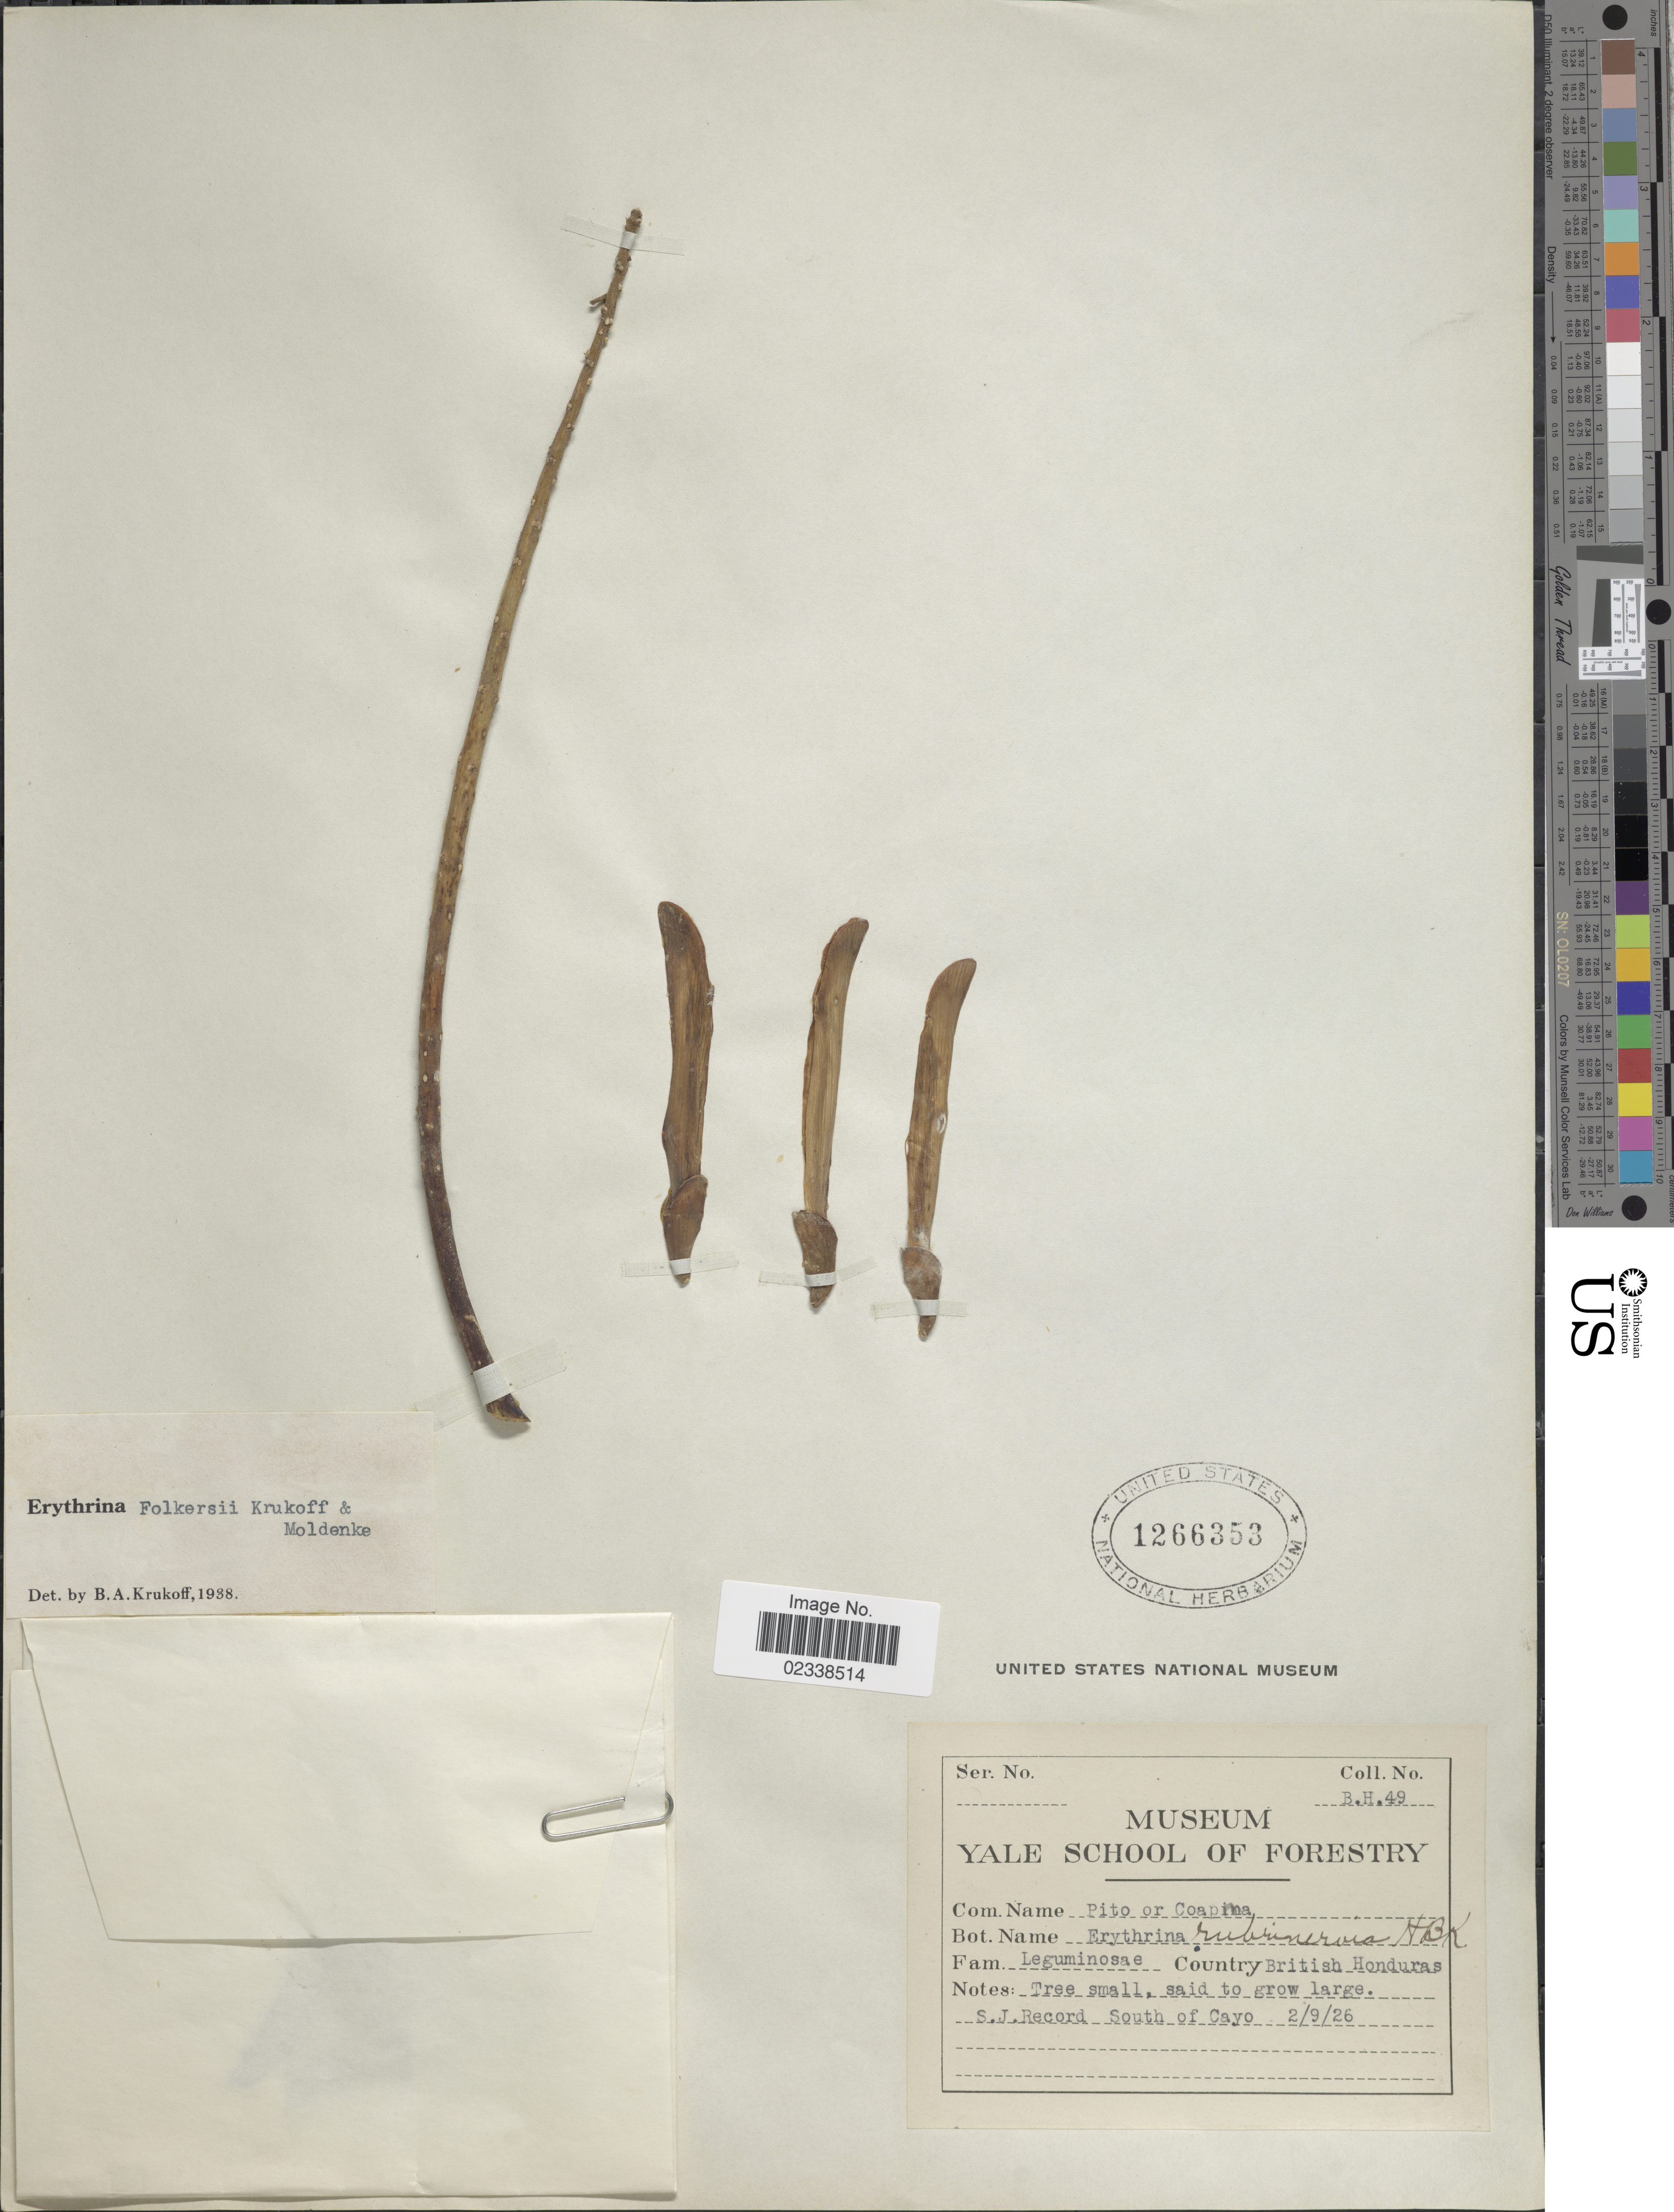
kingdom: Plantae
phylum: Tracheophyta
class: Magnoliopsida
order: Fabales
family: Fabaceae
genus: Erythrina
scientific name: Erythrina folkersii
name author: Krukoff & Moldenke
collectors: S. J. Record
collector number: BH49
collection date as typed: Transcribed d/m/y: 2/9/26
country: Belize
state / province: Cayo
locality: Country British Honduras, South of Cayo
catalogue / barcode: US 1266353